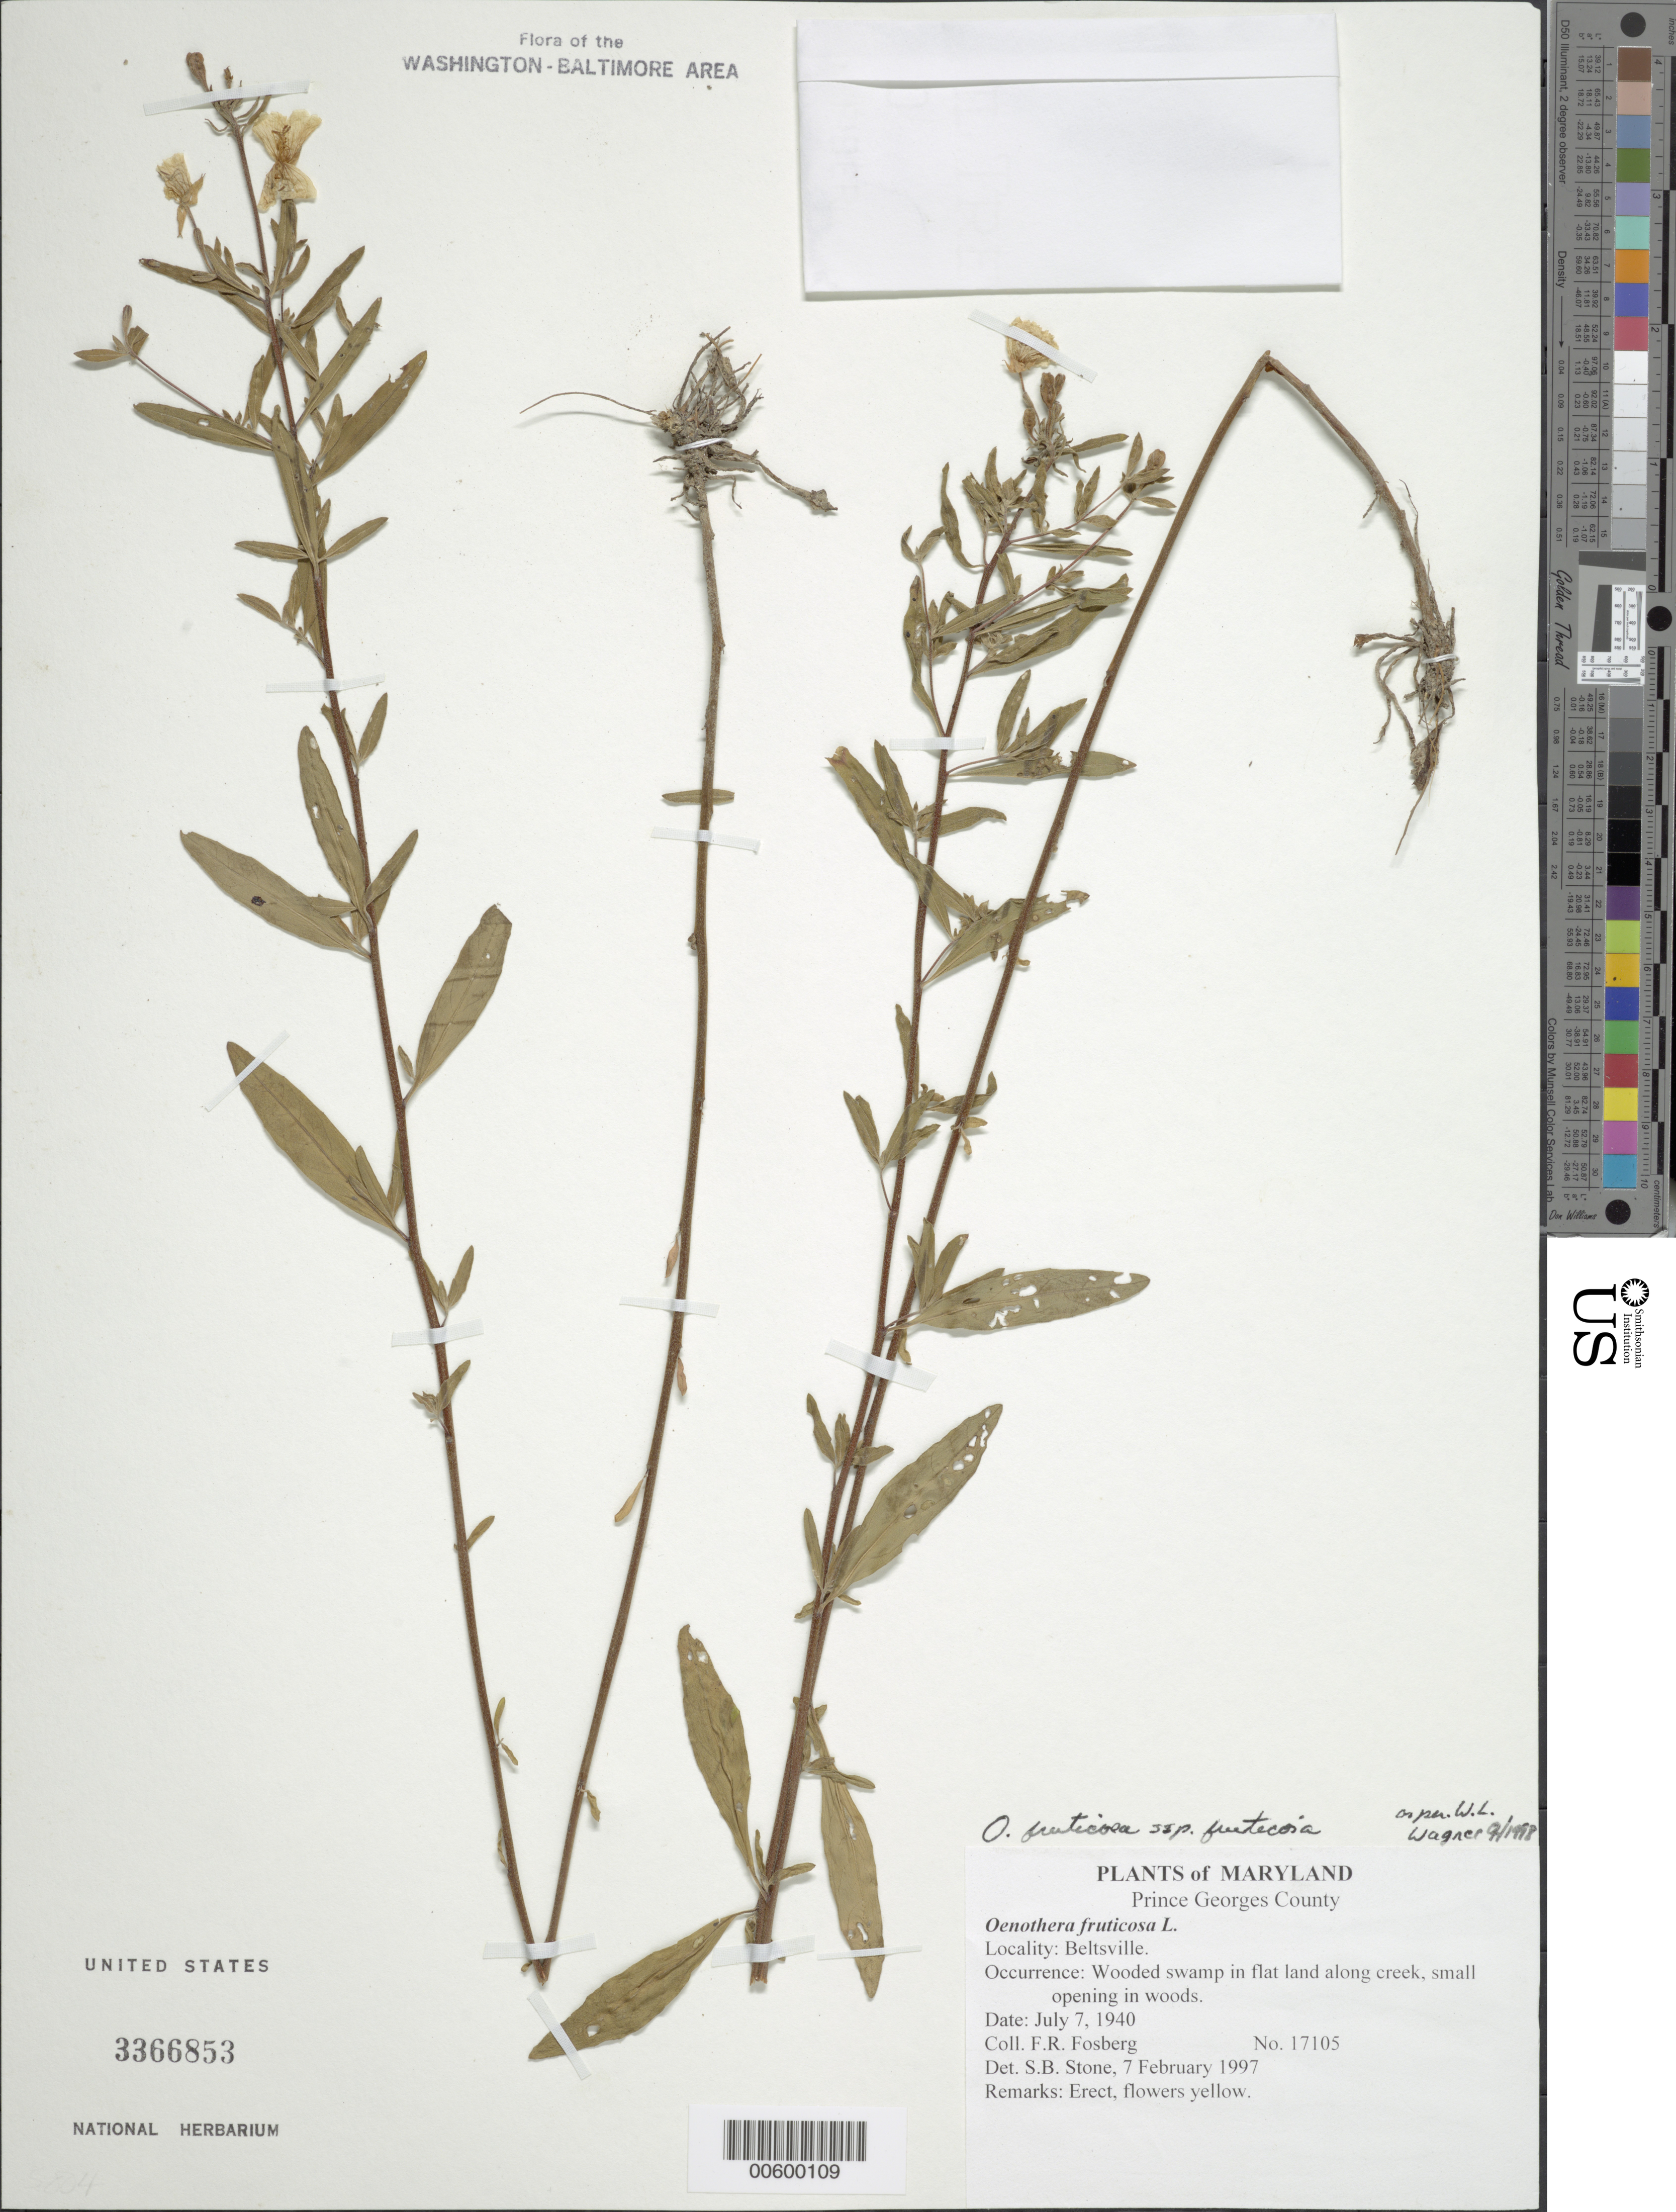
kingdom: Plantae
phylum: Tracheophyta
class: Magnoliopsida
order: Myrtales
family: Onagraceae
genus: Oenothera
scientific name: Oenothera fruticosa subsp. fruticosa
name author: L.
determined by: Wagner, W. L., (BOT), Smithsonian Institution - National Museum of Natural History (UNITED STATES)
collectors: F. R. Fosberg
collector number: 17105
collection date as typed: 07 Jul 1940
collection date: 1940-07-07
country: United States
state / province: Maryland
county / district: Prince George's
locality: Beltsville.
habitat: Wooded swamp in flat land along creek, small opening in woods.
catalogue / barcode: US 3366853